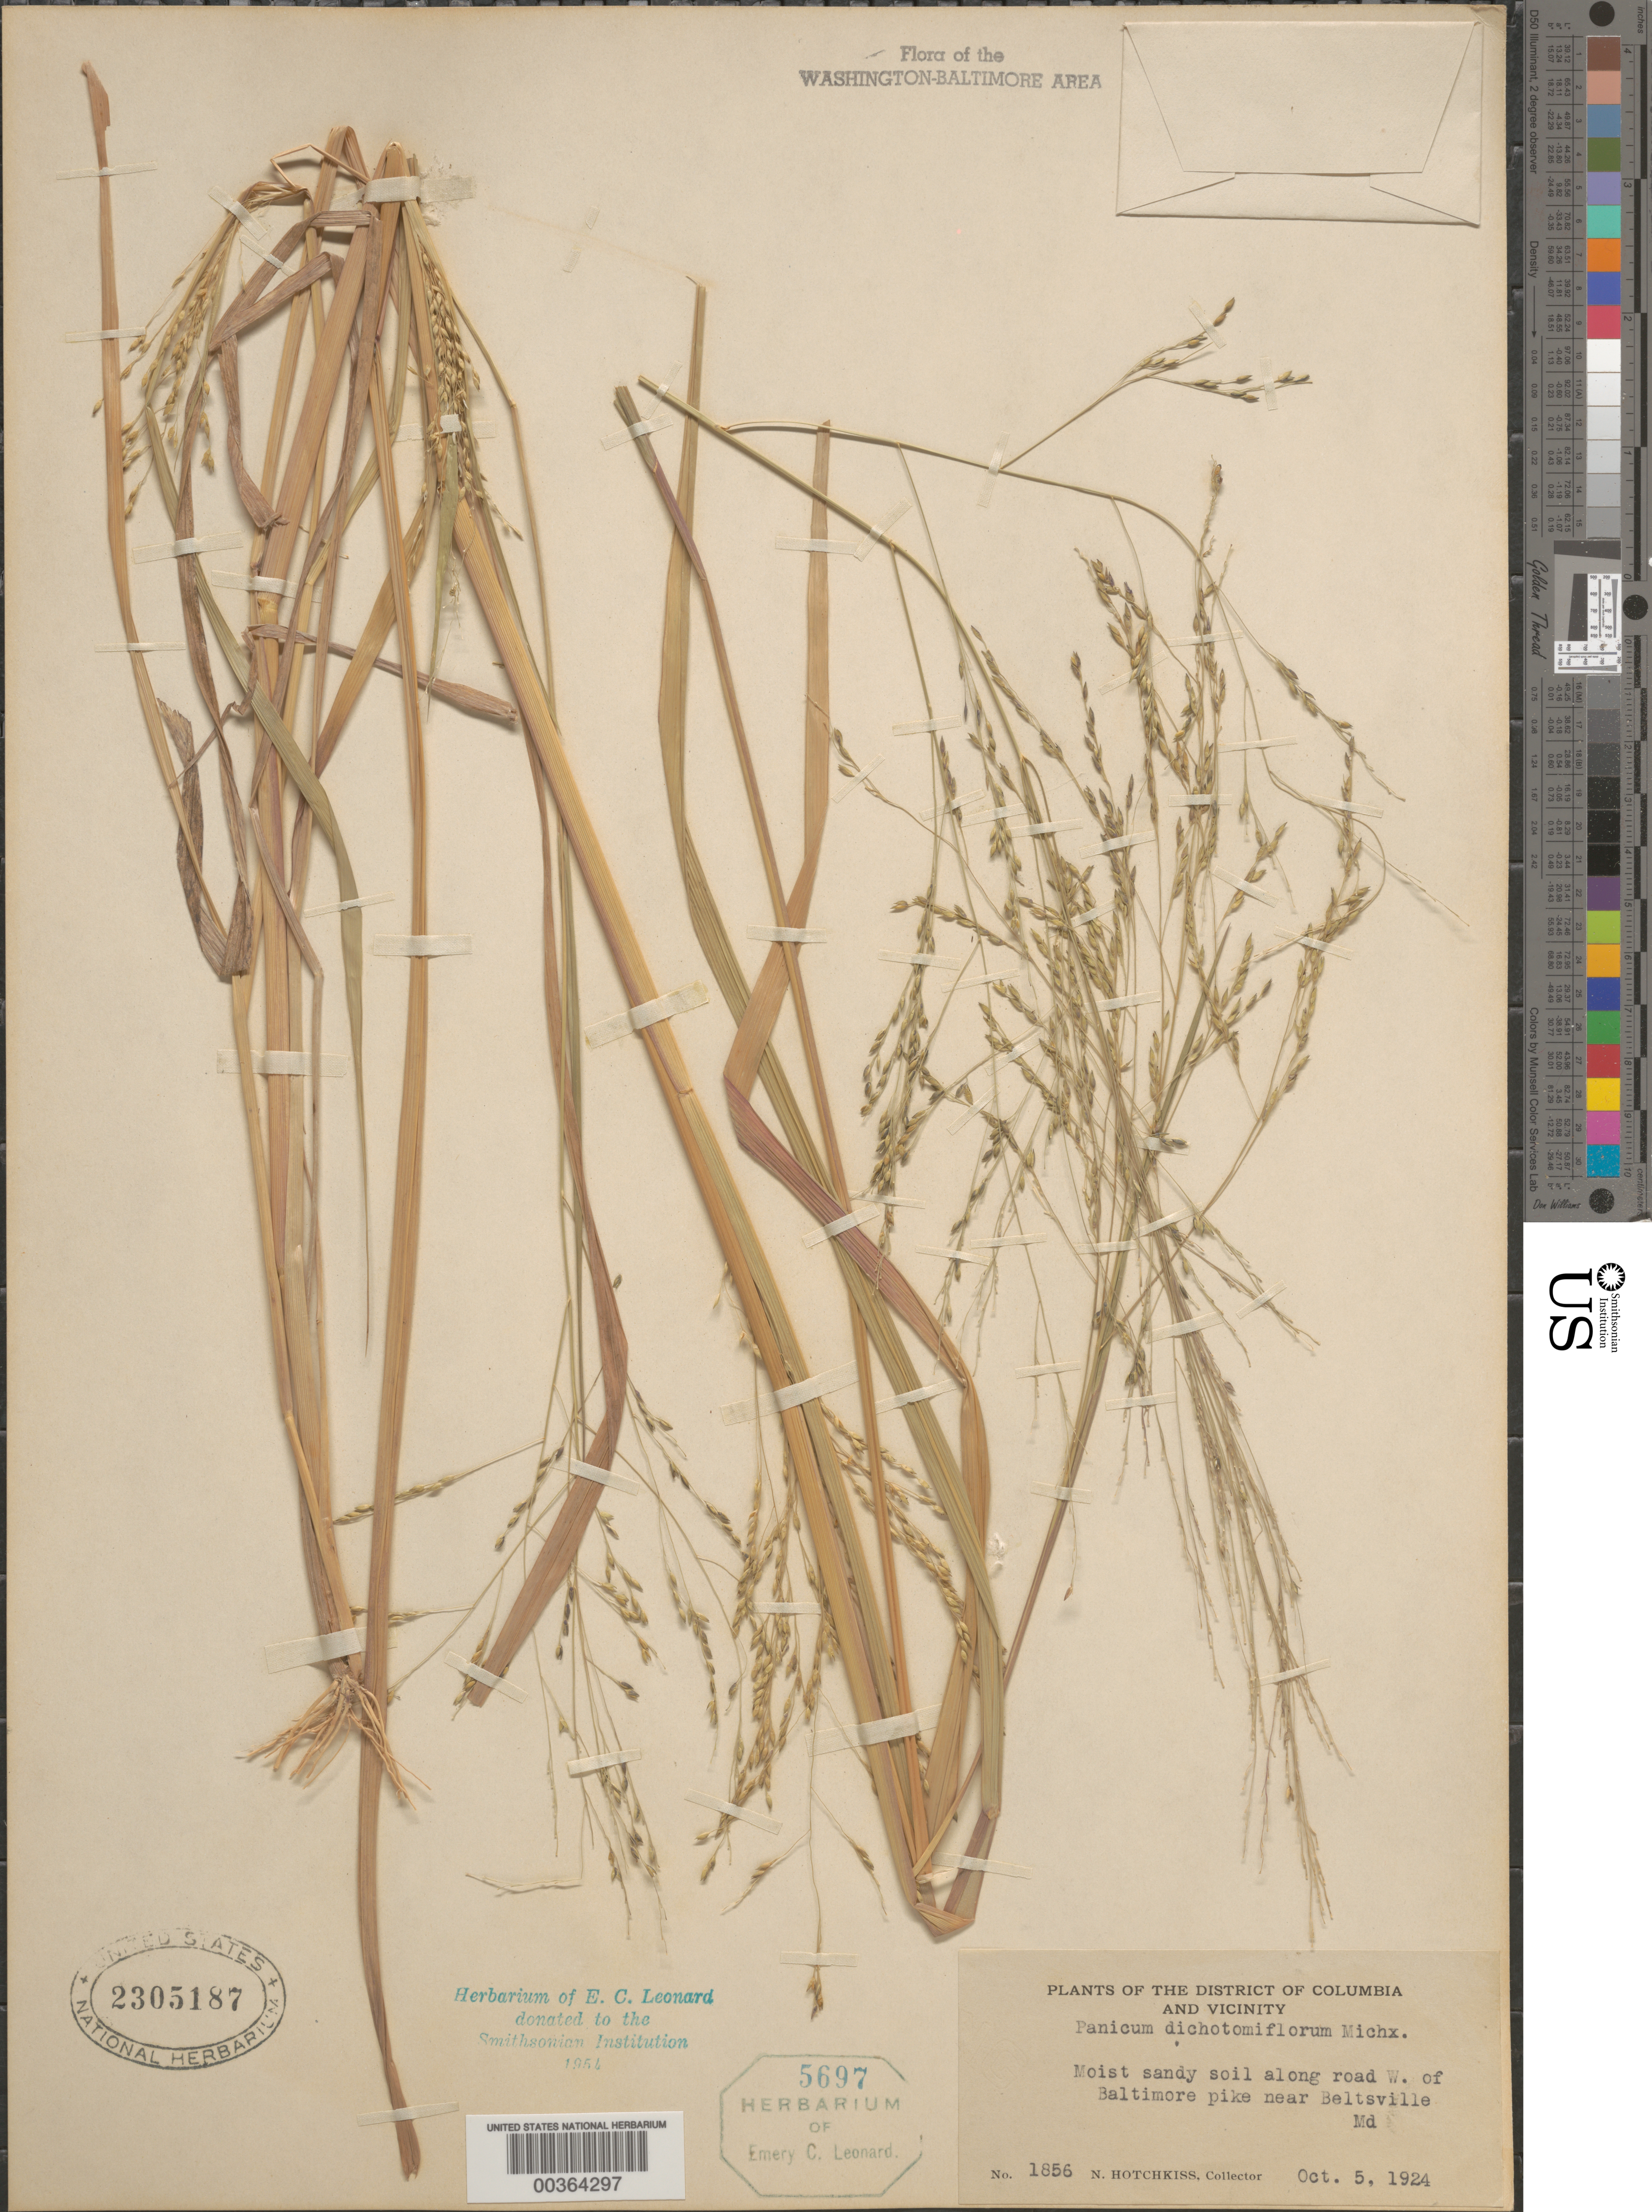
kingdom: Plantae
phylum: Tracheophyta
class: Liliopsida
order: Poales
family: Poaceae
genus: Panicum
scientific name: Panicum dichotomiflorum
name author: Michx.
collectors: N. Hotchkiss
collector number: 1856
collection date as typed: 05 Oct 1924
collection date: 1924-10-05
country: United States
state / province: Maryland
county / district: Prince George's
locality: Beltsville, W of Baltimore Pike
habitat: Moist sandy soil along road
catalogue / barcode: US 2305187